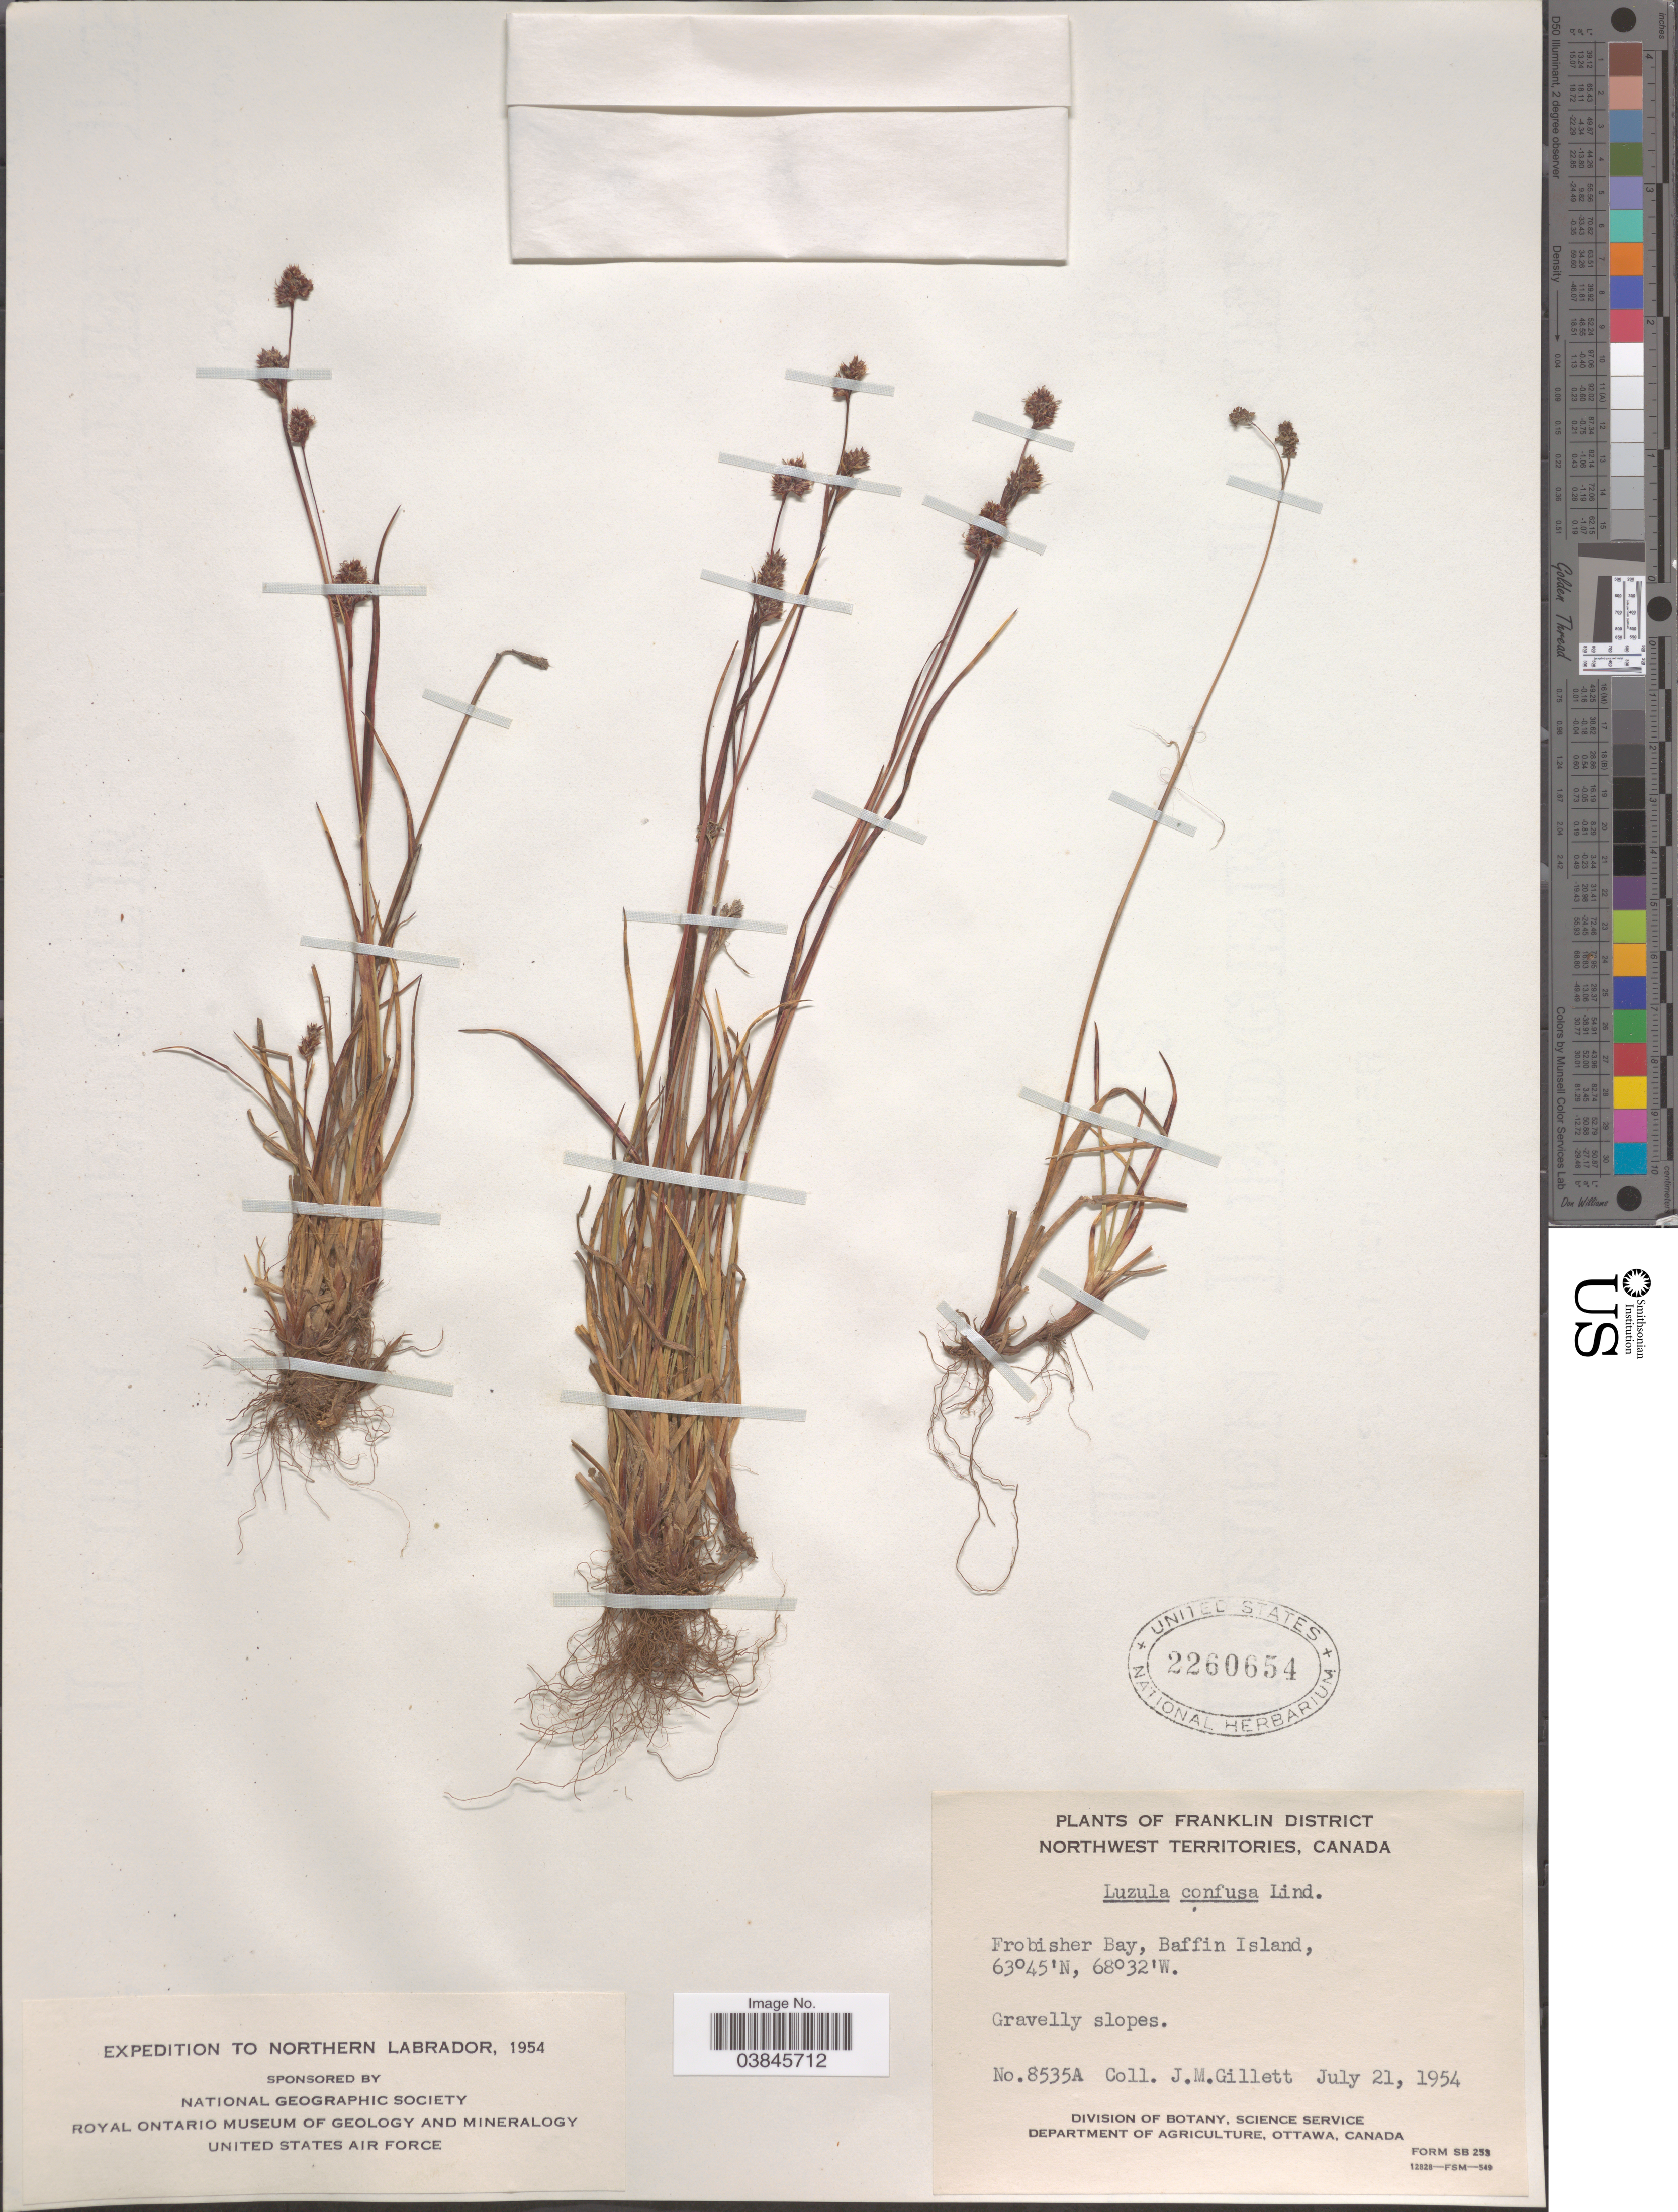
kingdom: Plantae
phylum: Tracheophyta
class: Liliopsida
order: Poales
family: Juncaceae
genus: Luzula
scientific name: Luzula confusa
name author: Lindeb.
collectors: J. M. Gillett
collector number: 8535A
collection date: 1954-07-21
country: Canada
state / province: Northwest Territories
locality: Franklin District. Frobisher Bay, Baffin Island. Gravelly slopes.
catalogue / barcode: US 2260654